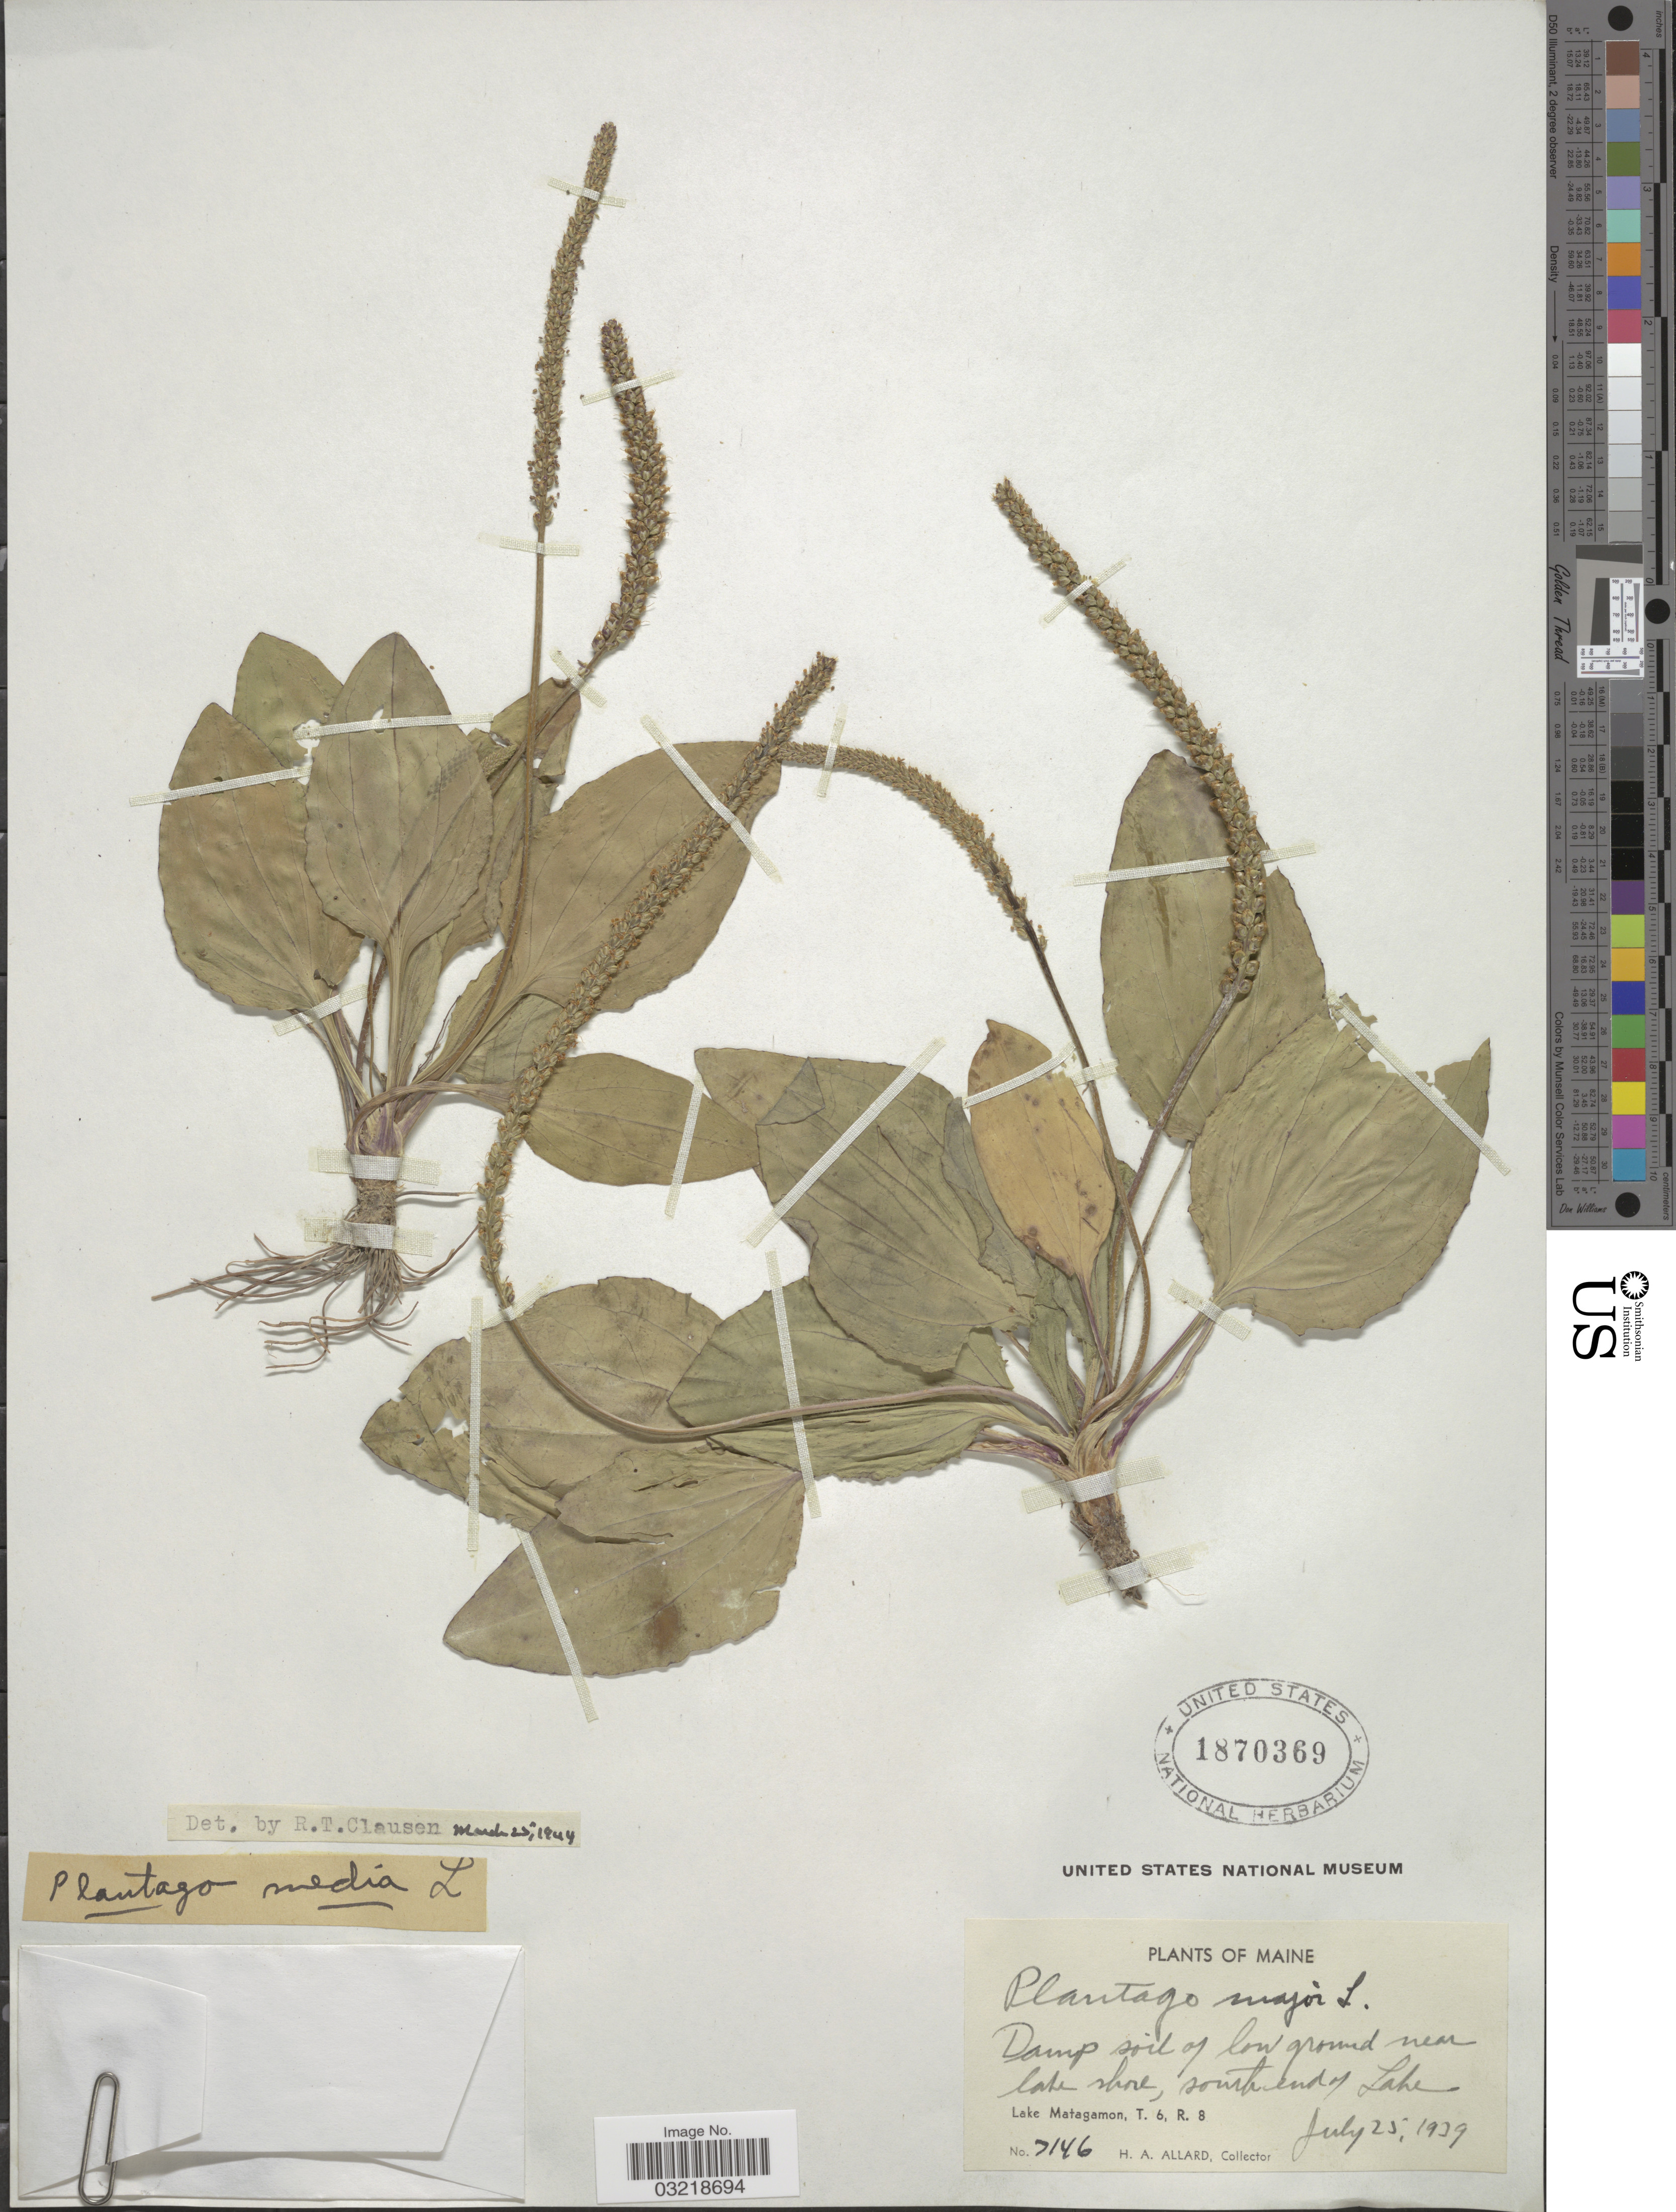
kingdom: Plantae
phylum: Tracheophyta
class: Magnoliopsida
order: Lamiales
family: Plantaginaceae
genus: Plantago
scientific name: Plantago major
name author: L.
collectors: H. A. Allard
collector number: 7146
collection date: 1939-07-25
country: United States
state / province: Maine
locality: Damp soil of low ground near lake shore, south end of Lake. Lake Matagamon, T. 6, R. 8.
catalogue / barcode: US 1870369